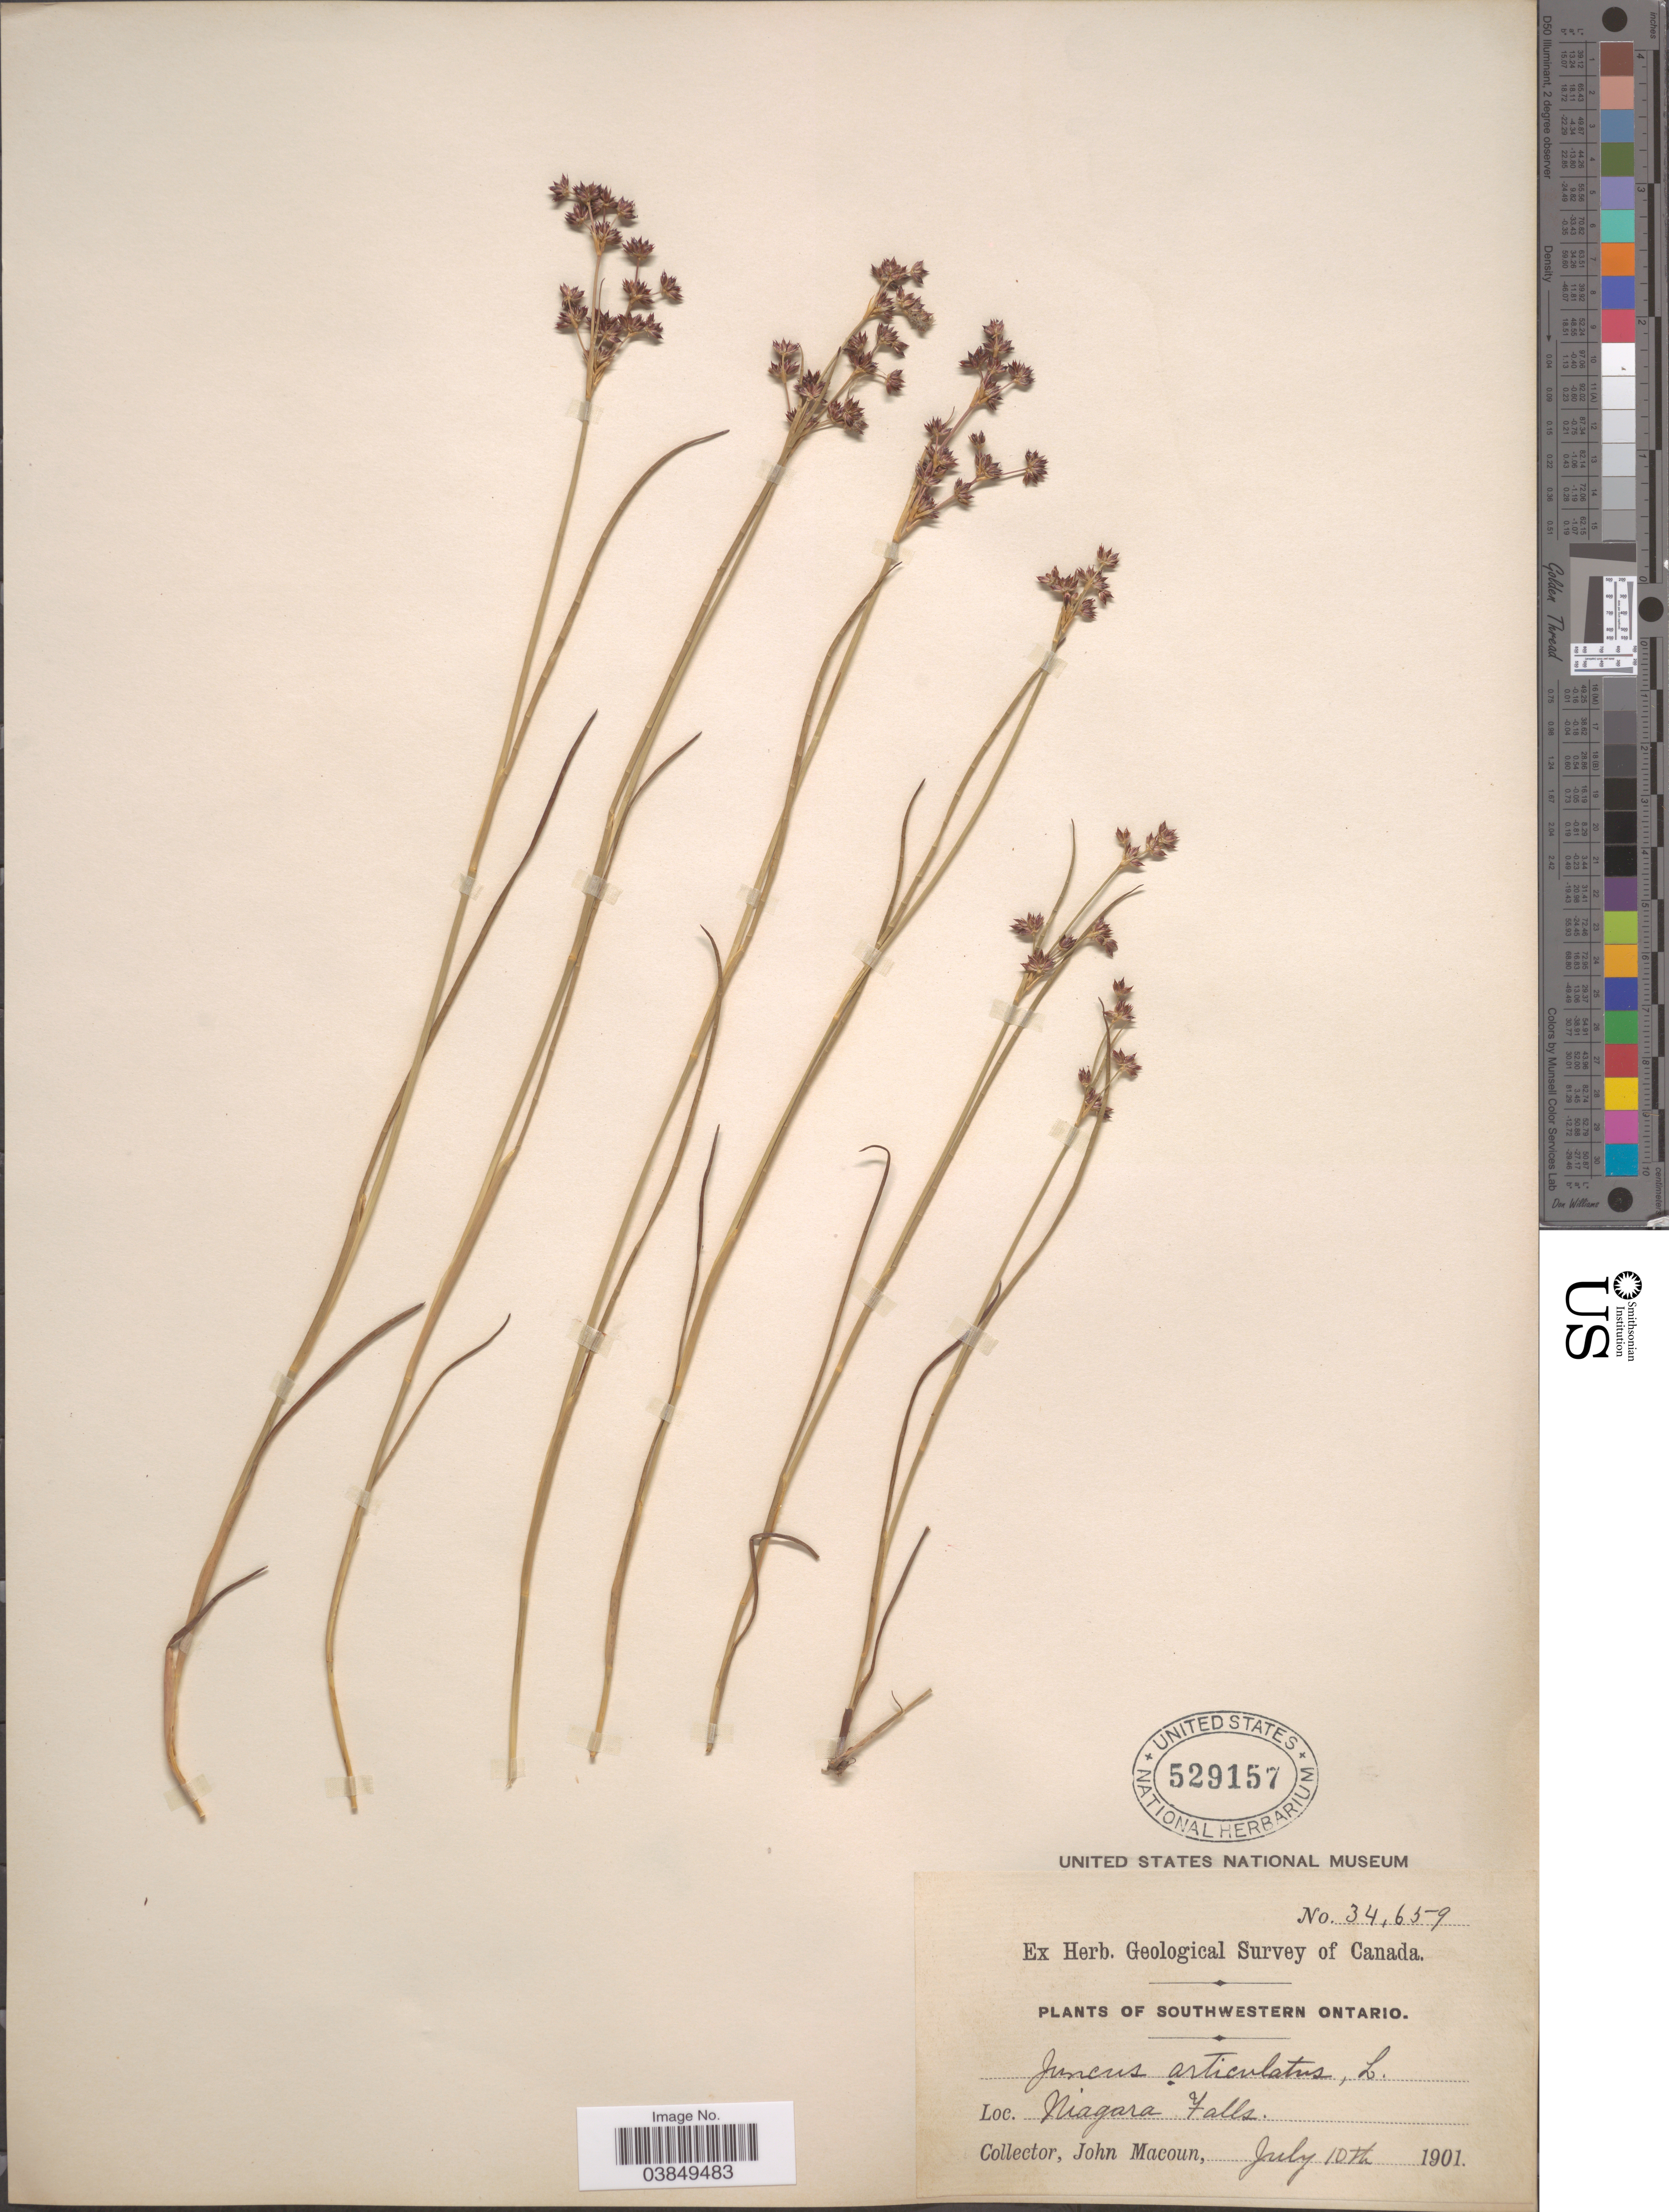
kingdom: Plantae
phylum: Tracheophyta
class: Liliopsida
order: Poales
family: Juncaceae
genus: Juncus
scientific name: Juncus articulatus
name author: L.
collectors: J. Macoun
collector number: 34659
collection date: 1901-07-10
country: Canada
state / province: Ontario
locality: Southwestern Ontario. Niagara Falls.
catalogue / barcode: US 529157